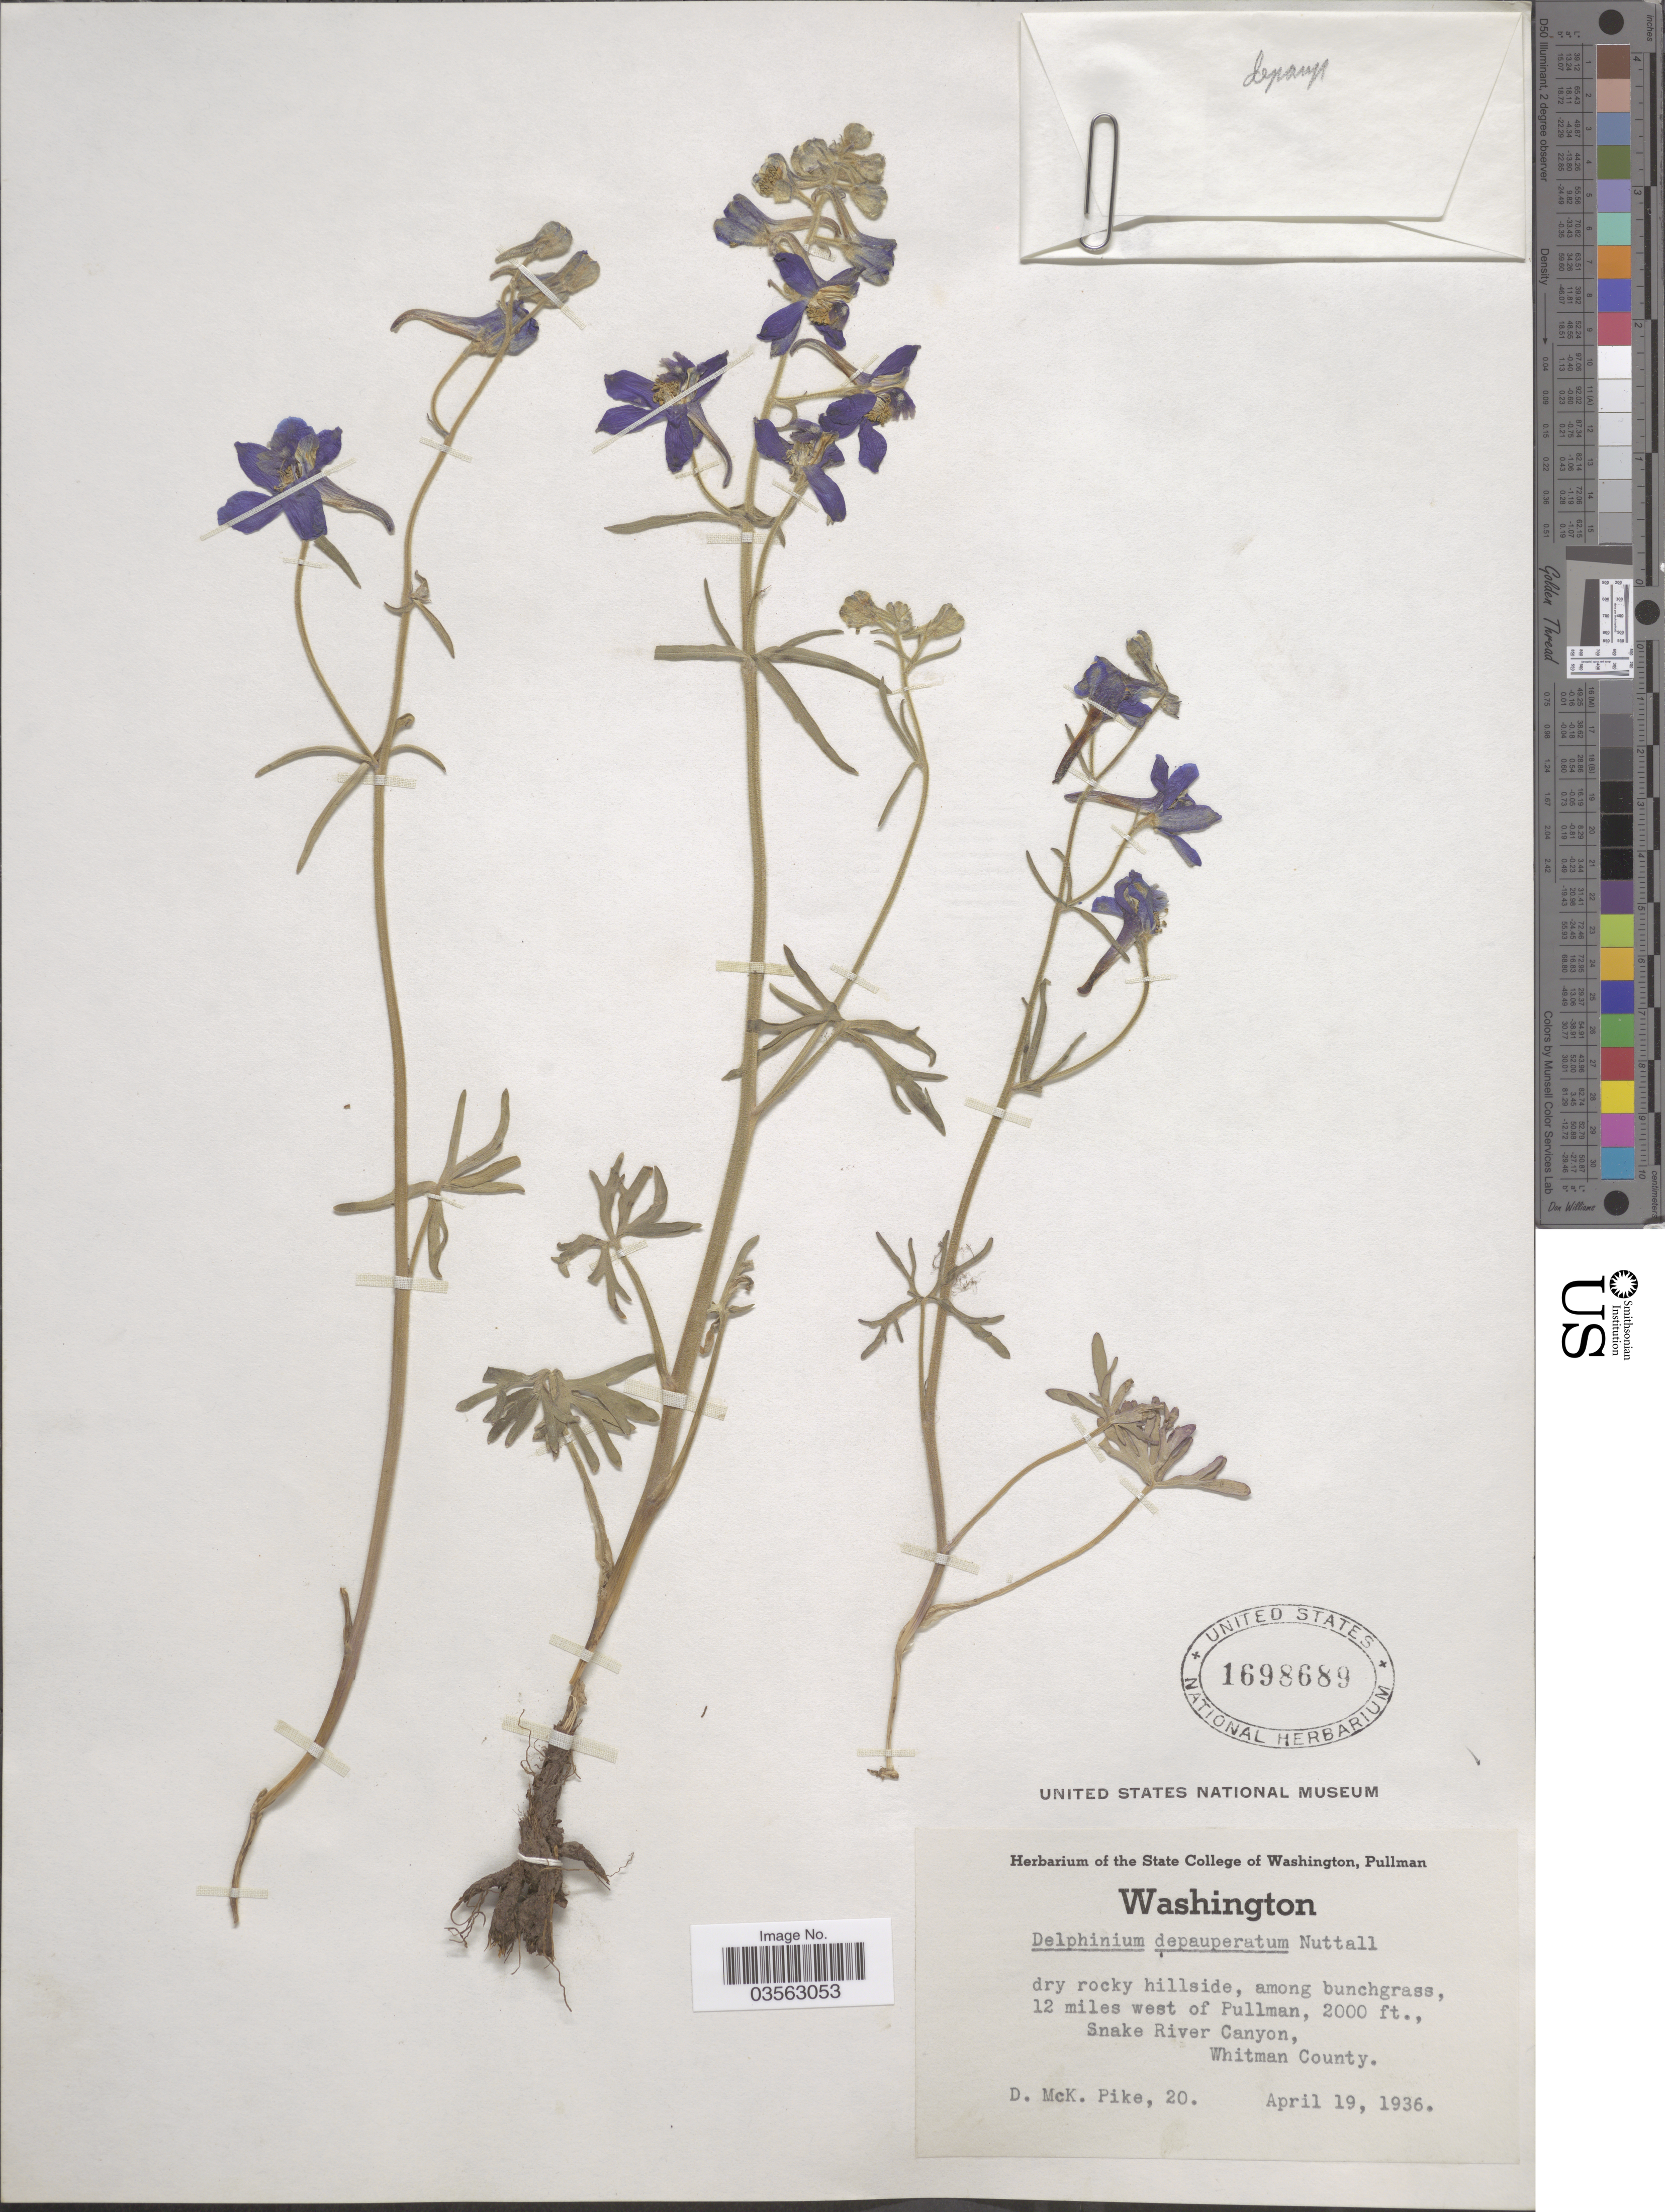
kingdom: Plantae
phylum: Tracheophyta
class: Magnoliopsida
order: Ranunculales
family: Ranunculaceae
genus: Delphinium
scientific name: Delphinium depauperatum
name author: Nutt.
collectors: D. Pike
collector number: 20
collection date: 1936-04-19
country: United States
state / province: Washington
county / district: Whitman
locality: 12 miles west of Pullman, Snake River Canyon, Whitman County.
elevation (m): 610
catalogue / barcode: US 1698689